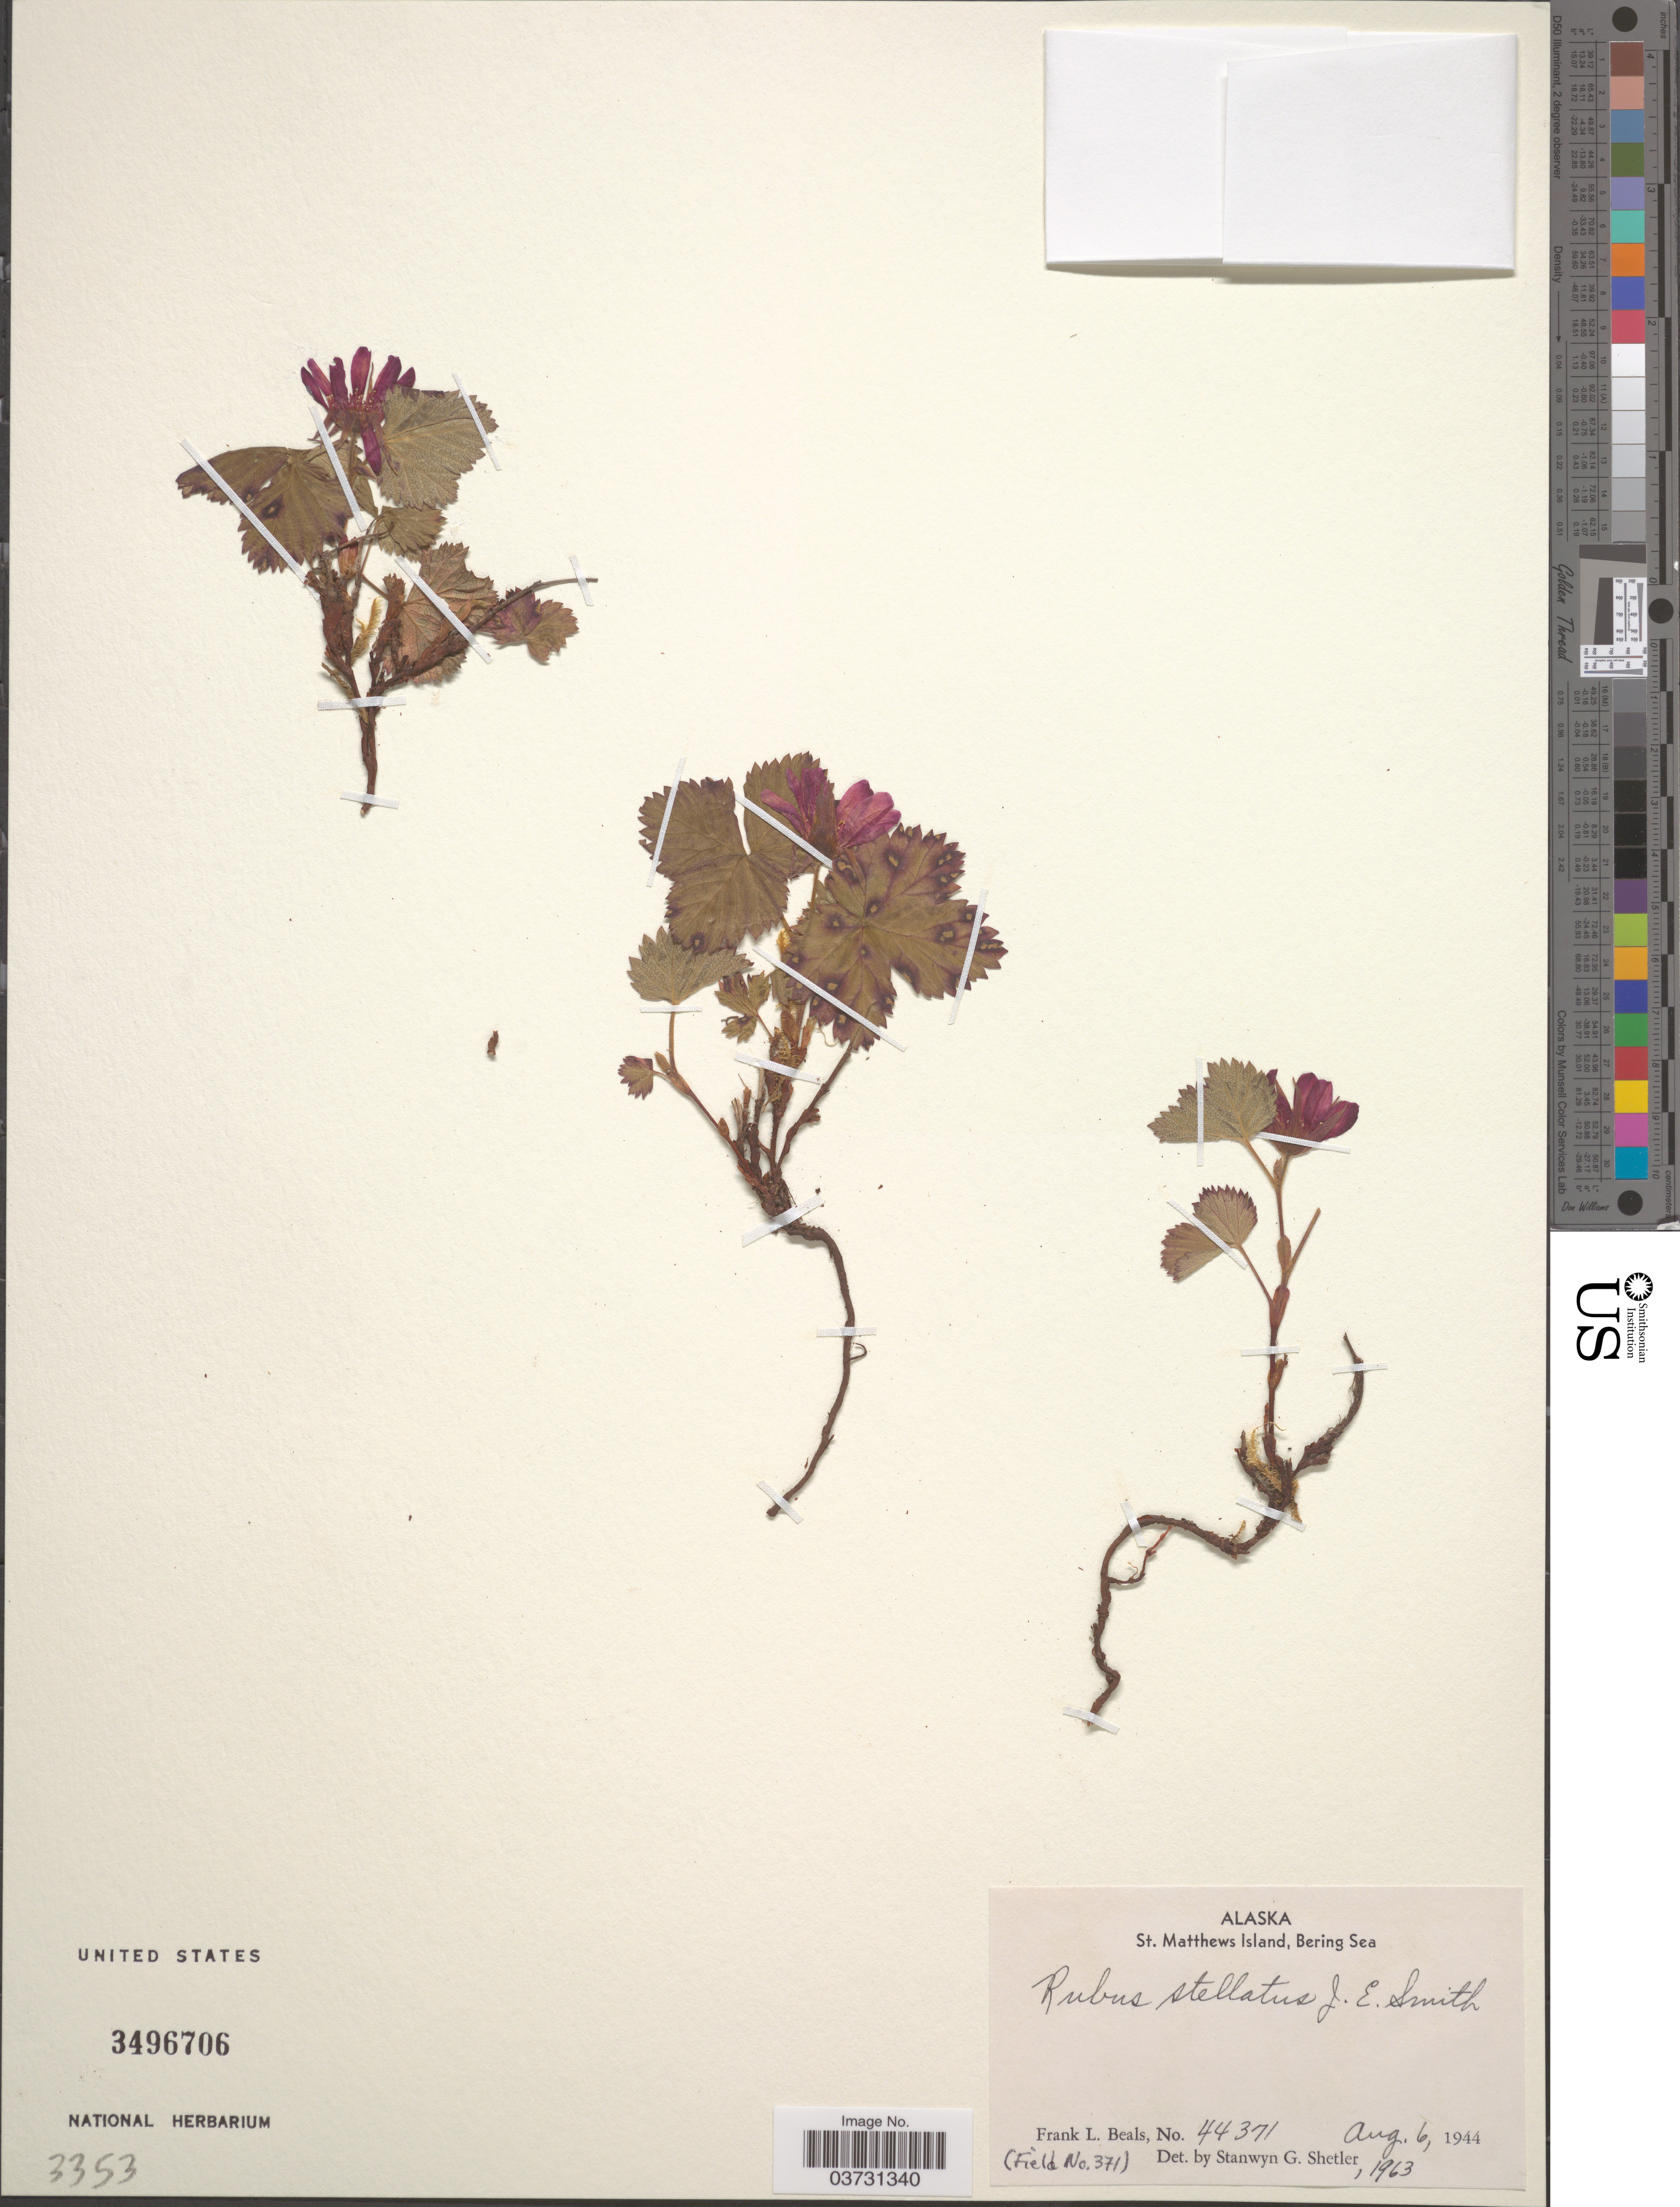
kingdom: Plantae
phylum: Tracheophyta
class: Magnoliopsida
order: Rosales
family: Rosaceae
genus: Rubus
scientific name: Rubus stellatus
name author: Sm.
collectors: F. Beals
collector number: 44371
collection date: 1944-08-06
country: United States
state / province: Alaska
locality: St. Matthews Island, Bering Sea.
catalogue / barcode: US 3496706